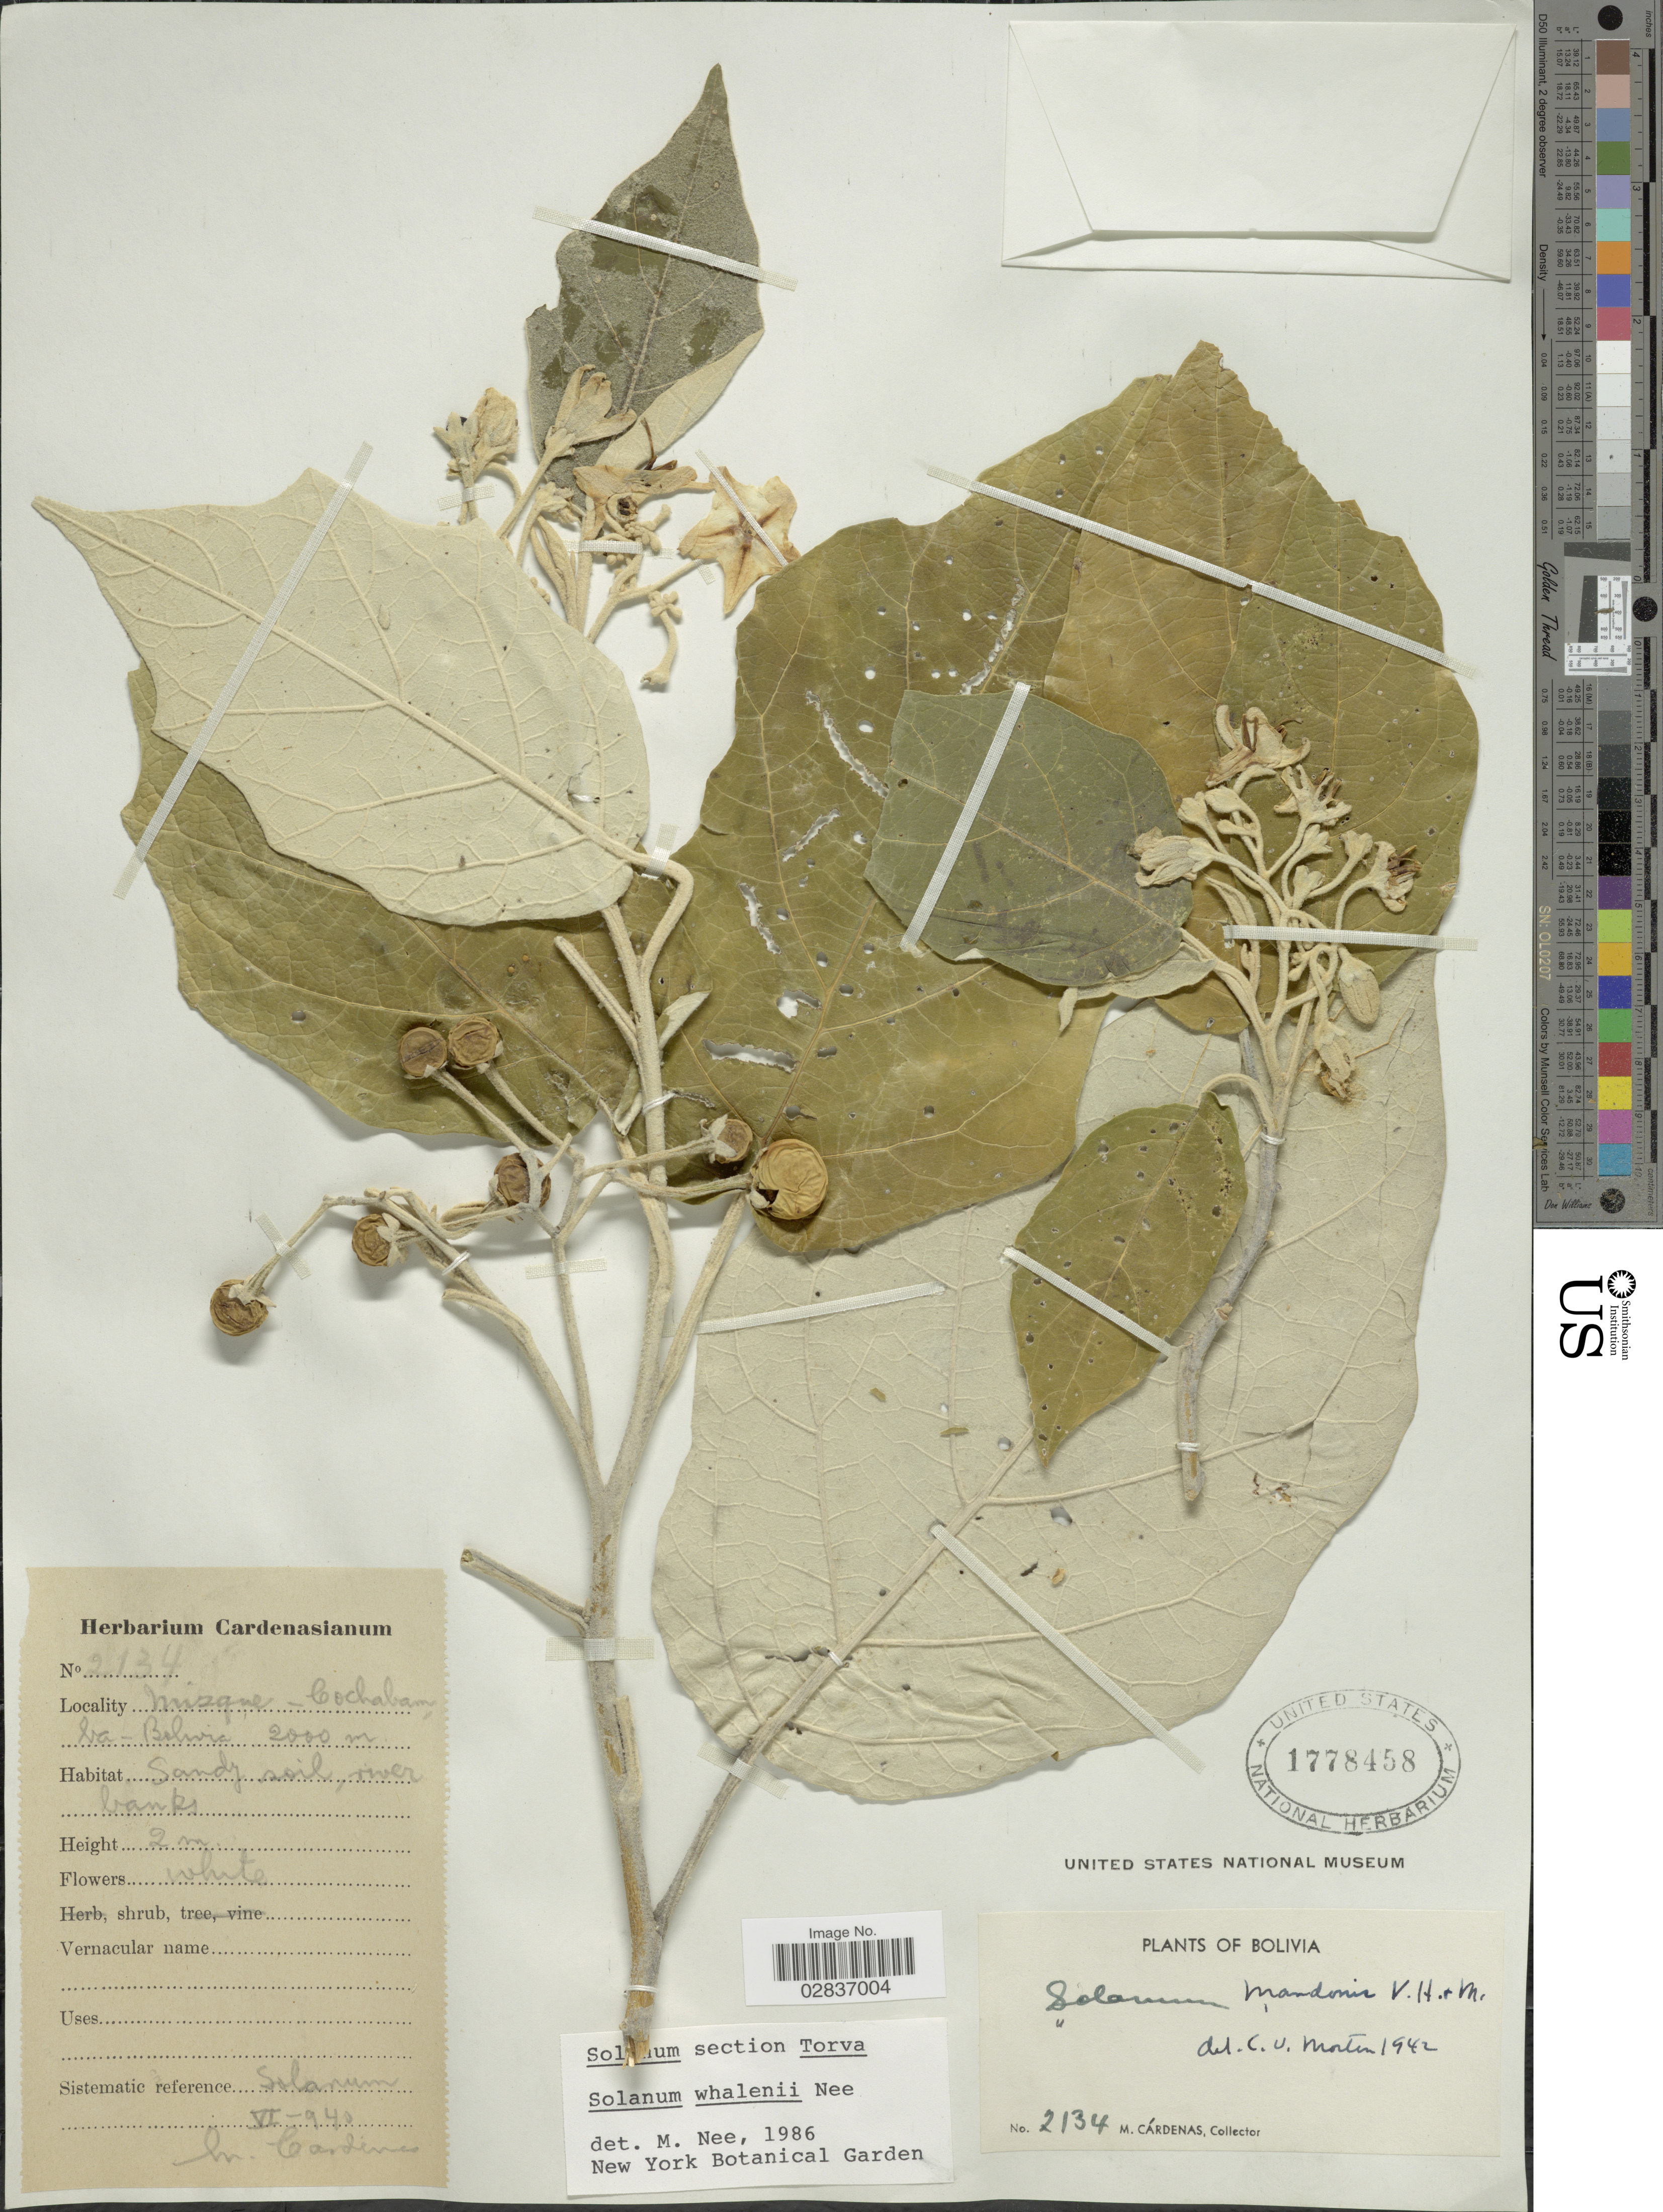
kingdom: Plantae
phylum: Tracheophyta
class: Magnoliopsida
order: Solanales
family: Solanaceae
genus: Solanum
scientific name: Solanum whalenii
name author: M. Nee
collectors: M. Cárdenas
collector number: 2134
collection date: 1940-06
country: Bolivia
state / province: Cochabamba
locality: Mizque.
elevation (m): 2000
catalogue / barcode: US 1778458